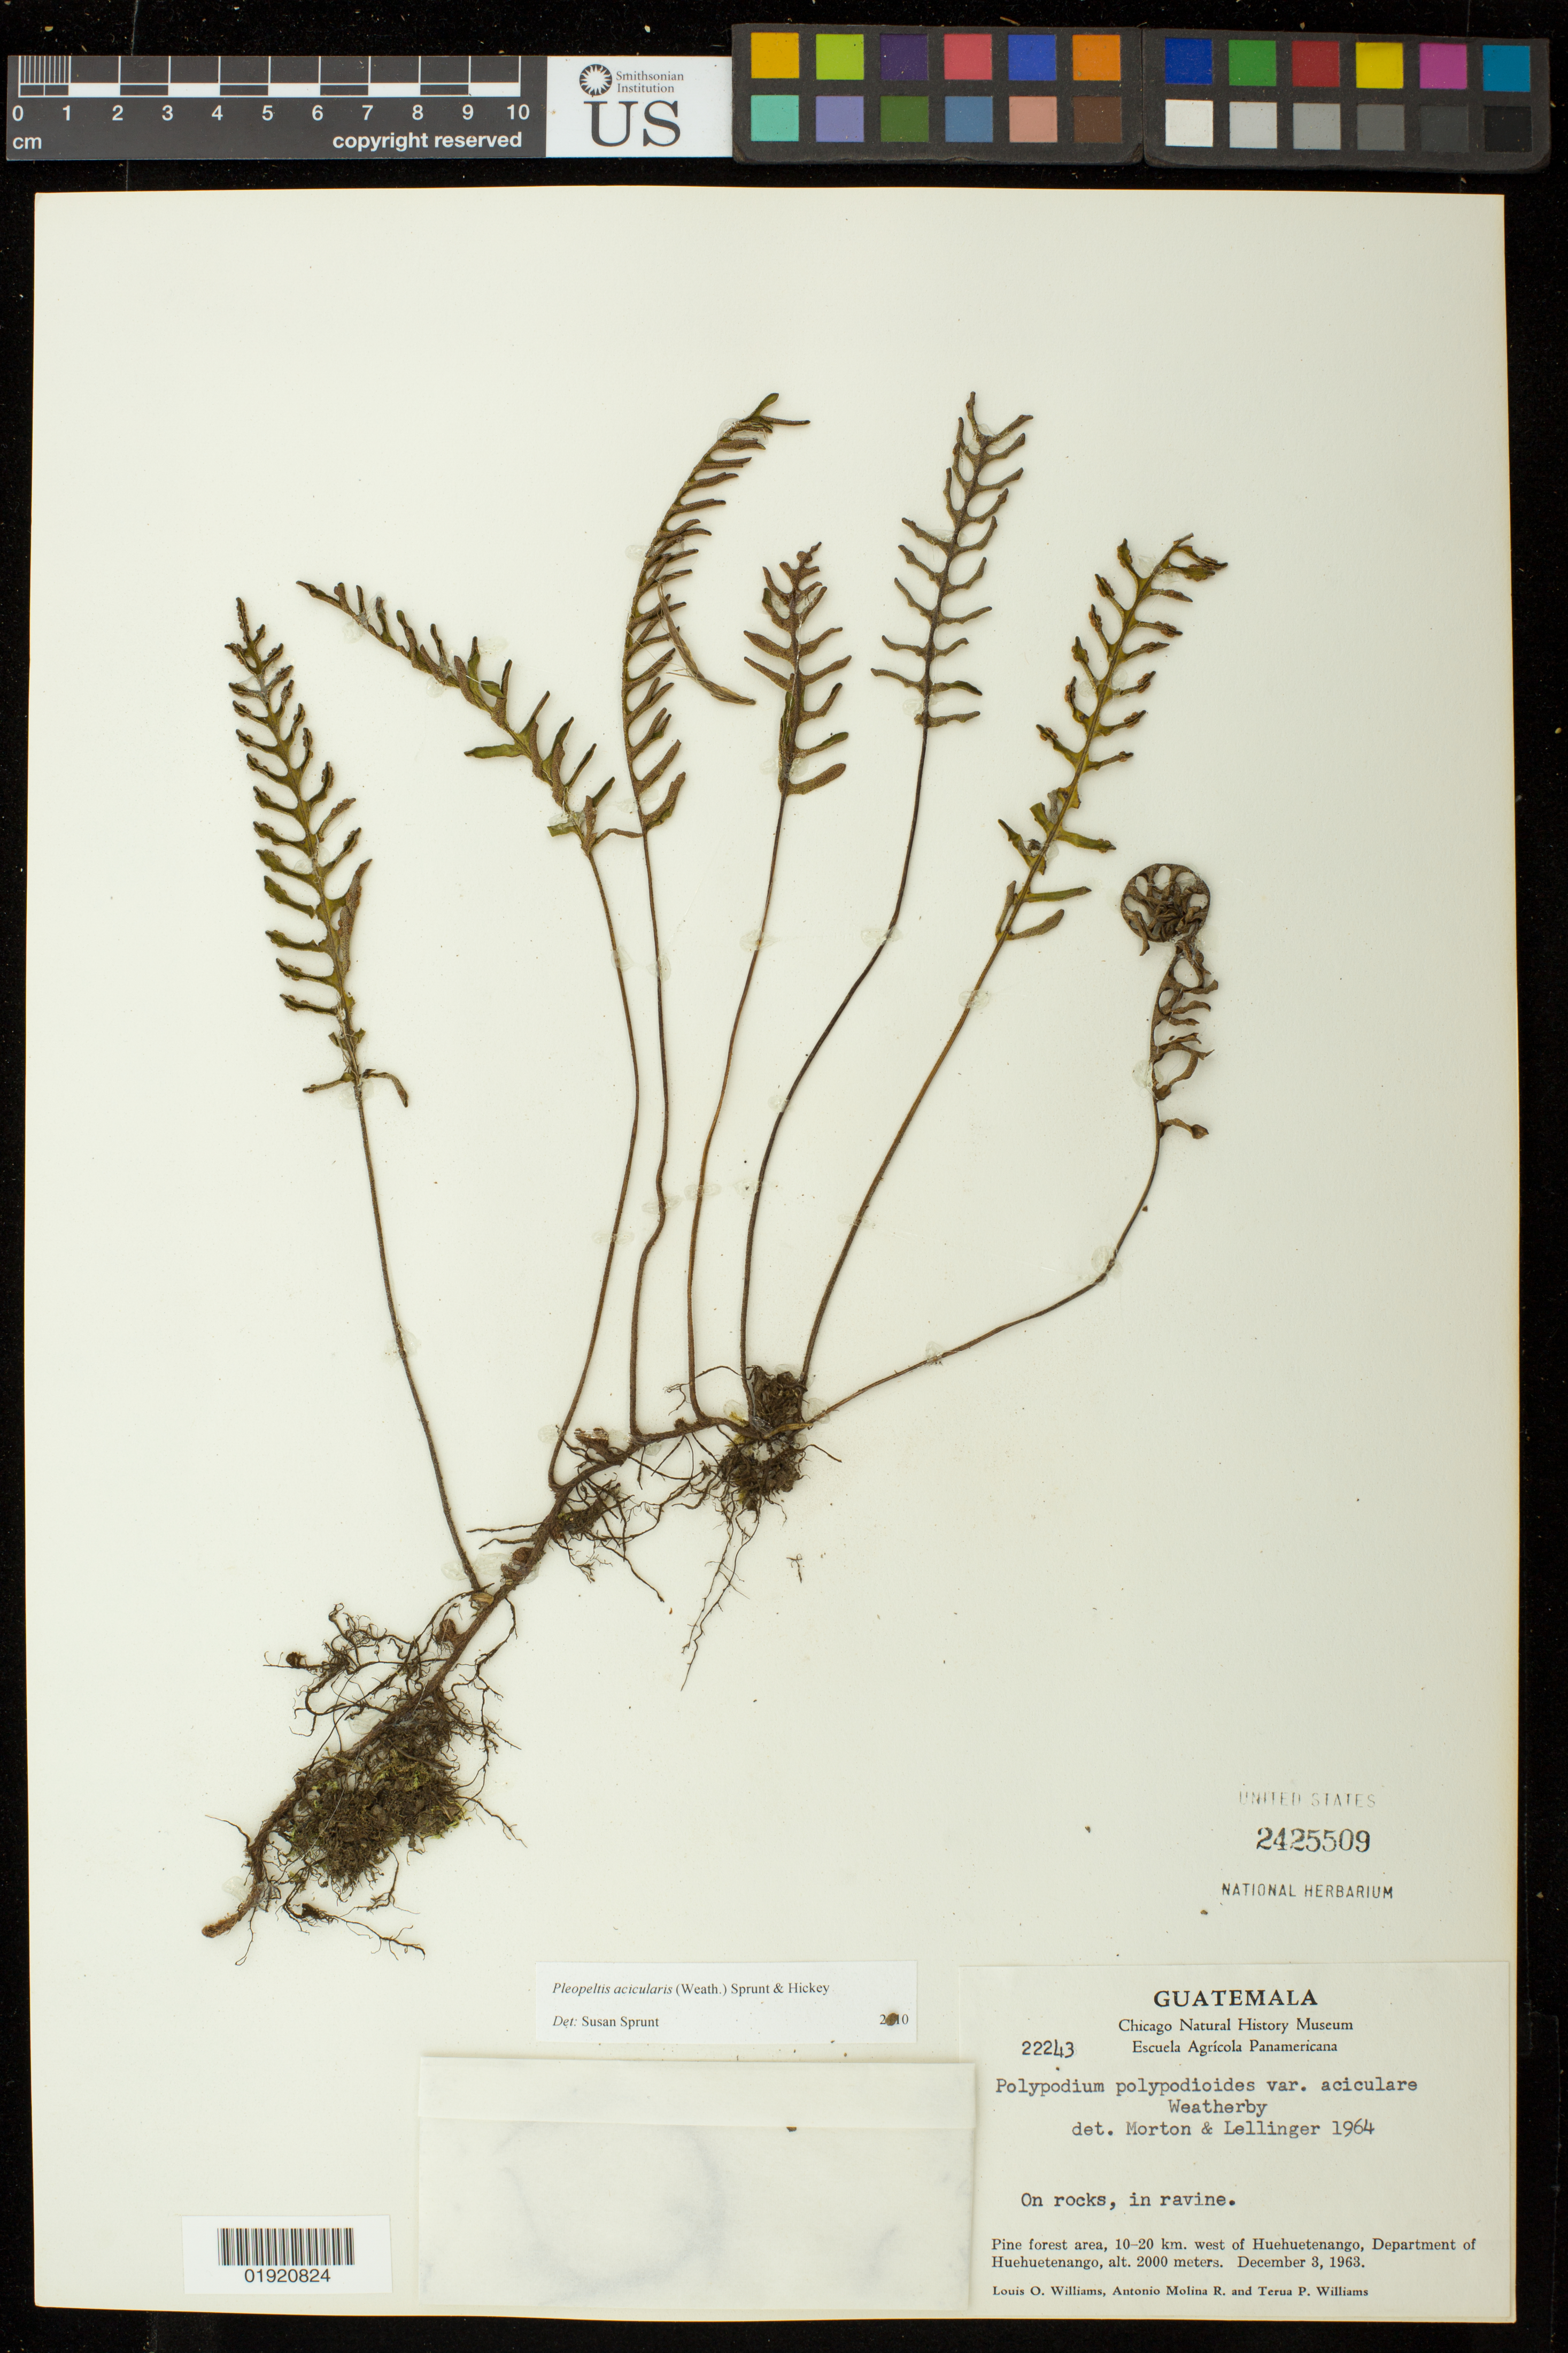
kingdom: Plantae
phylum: Tracheophyta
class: Polypodiopsida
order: Polypodiales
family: Polypodiaceae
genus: Pleopeltis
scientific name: Pleopeltis acicularis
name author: (Weath.) A.R. Sm. & Krömer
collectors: L. O. Williams, A. R. Molina & T. P. Williams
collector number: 22243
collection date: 1963-12-03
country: Guatemala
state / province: Huehuetenango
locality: Guatemala. Pine forest area, 10-20 km west of Huehuetenango, Department of Huehuetenango.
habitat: On rocks, in ravine.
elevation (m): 2000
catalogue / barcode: US 2425509